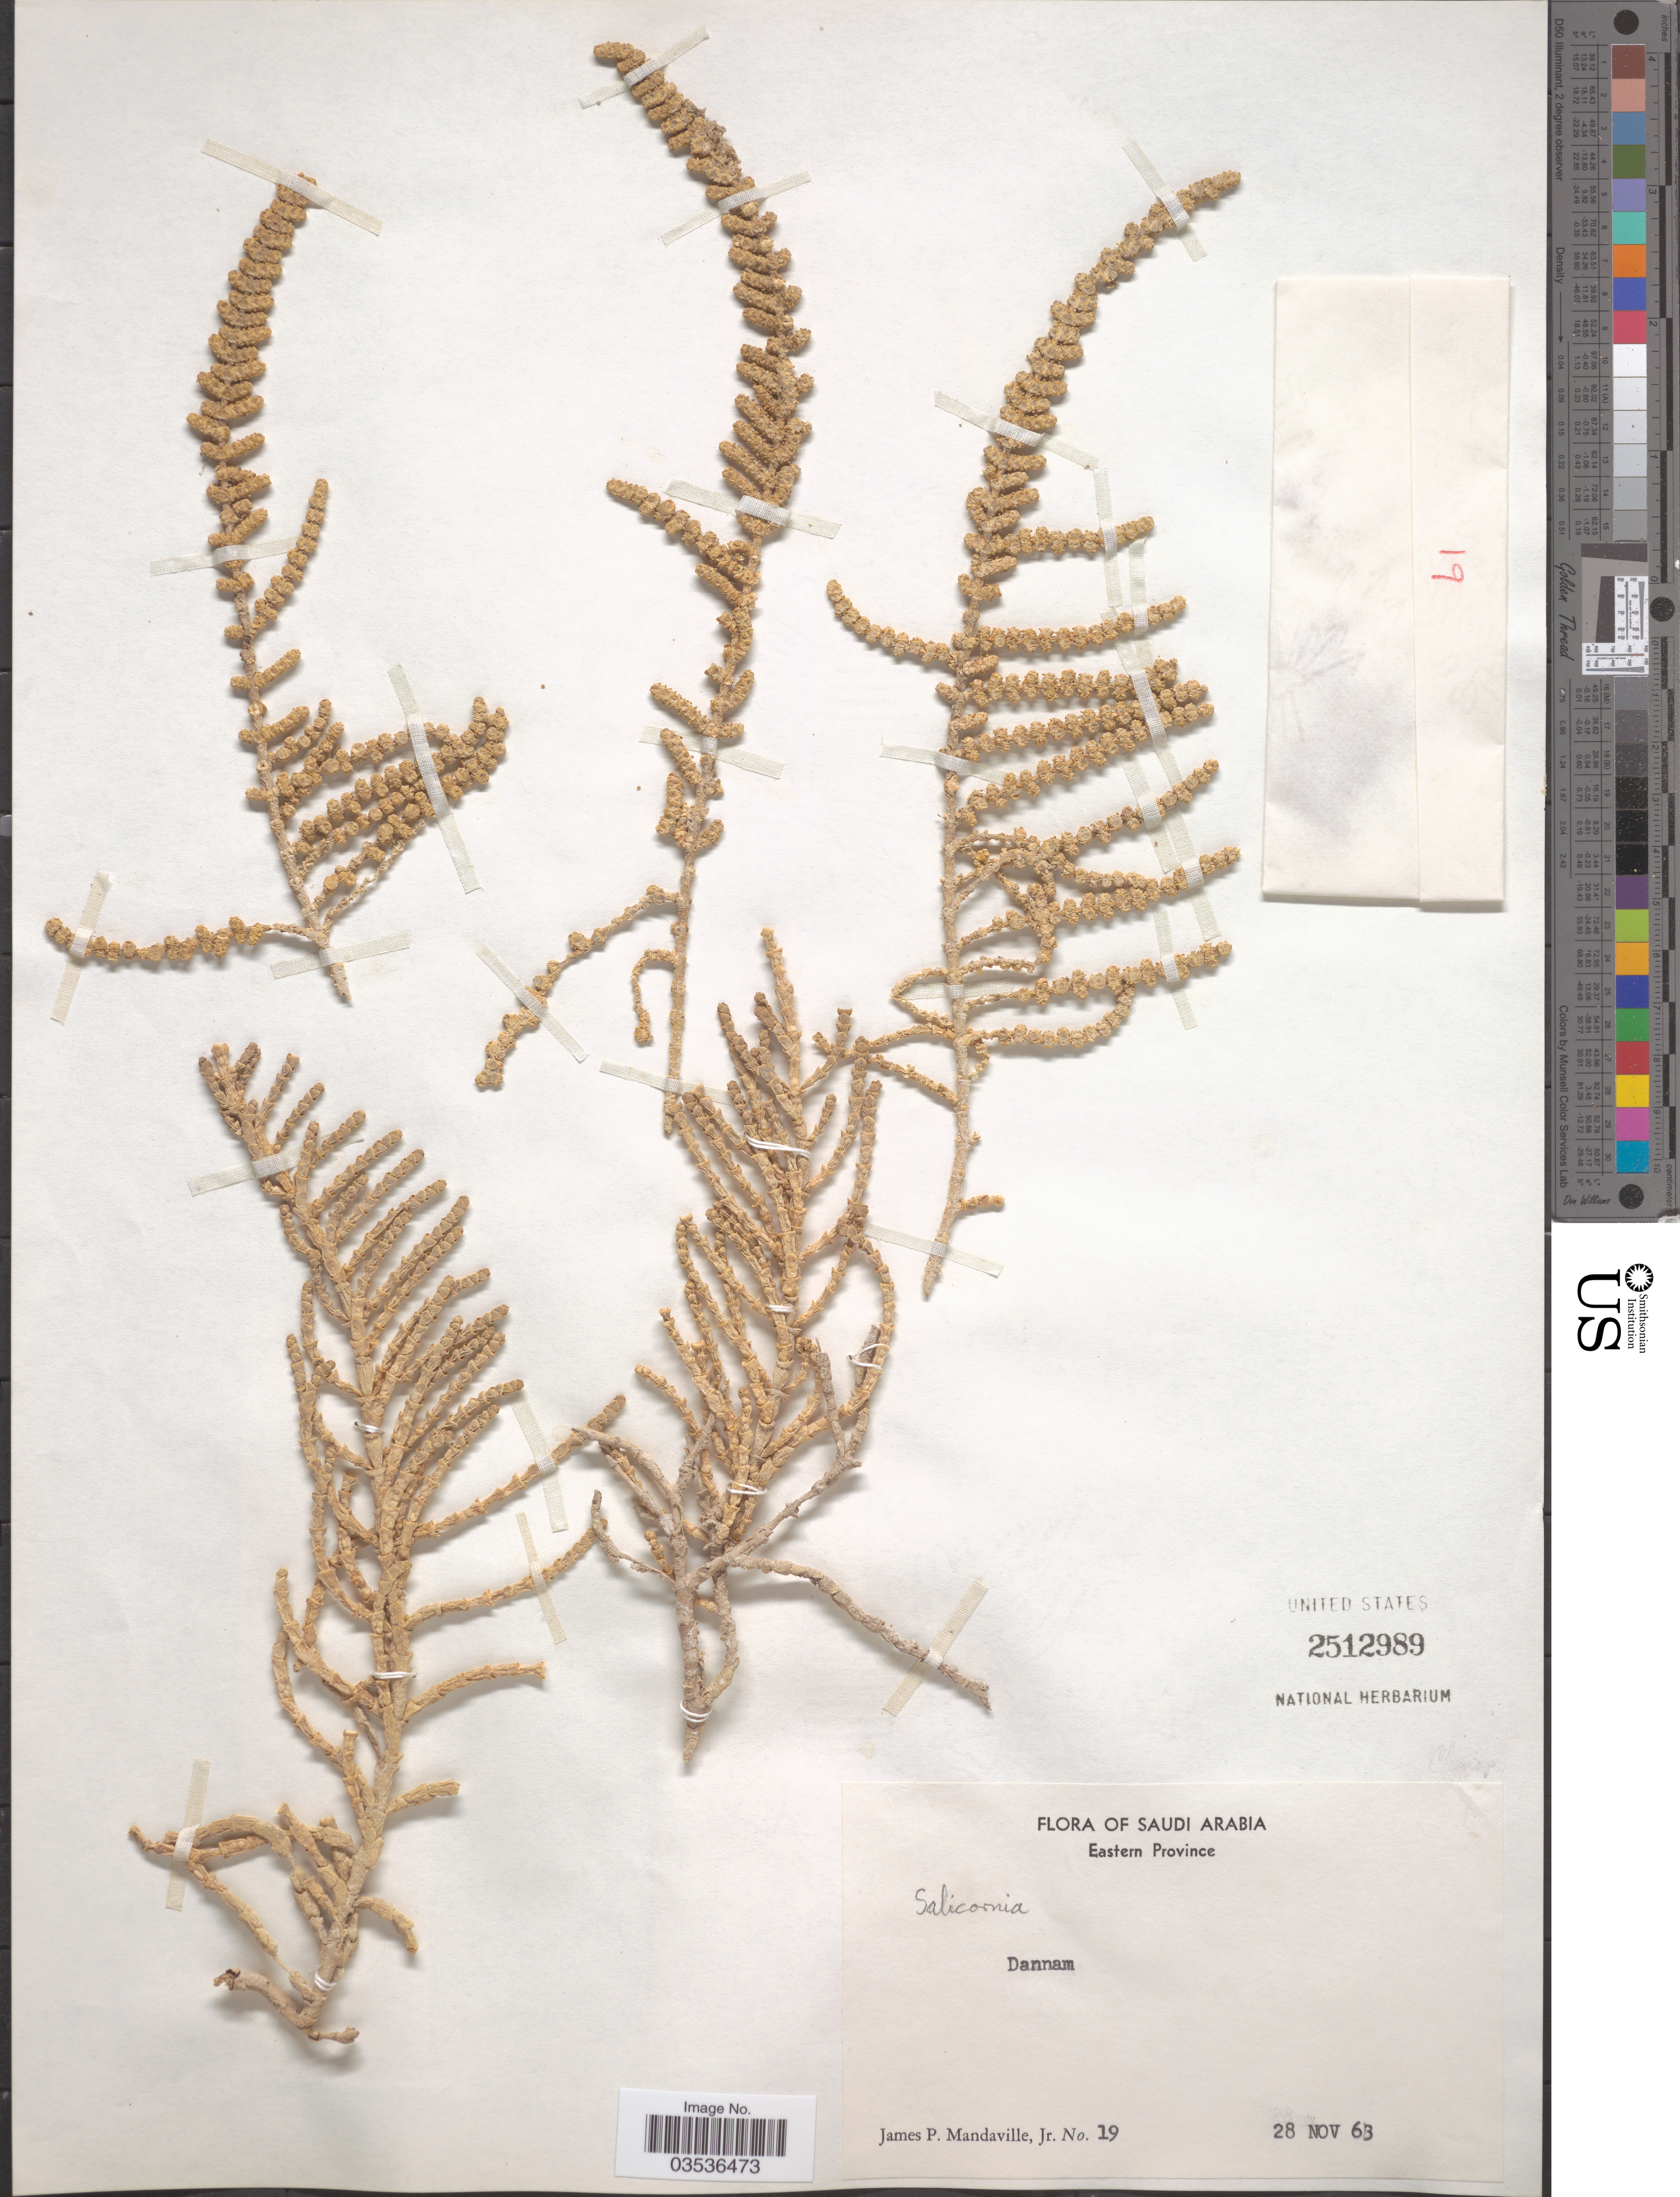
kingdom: Plantae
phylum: Tracheophyta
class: Magnoliopsida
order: Caryophyllales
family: Amaranthaceae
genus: Salicornia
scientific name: Salicornia sp.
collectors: J. Mandaville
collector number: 19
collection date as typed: Transcribed d/m/y: 28/11/63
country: Saudi Arabia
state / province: Ash Sharqiyah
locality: Eastern Province. Dannam.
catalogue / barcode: US 2512989